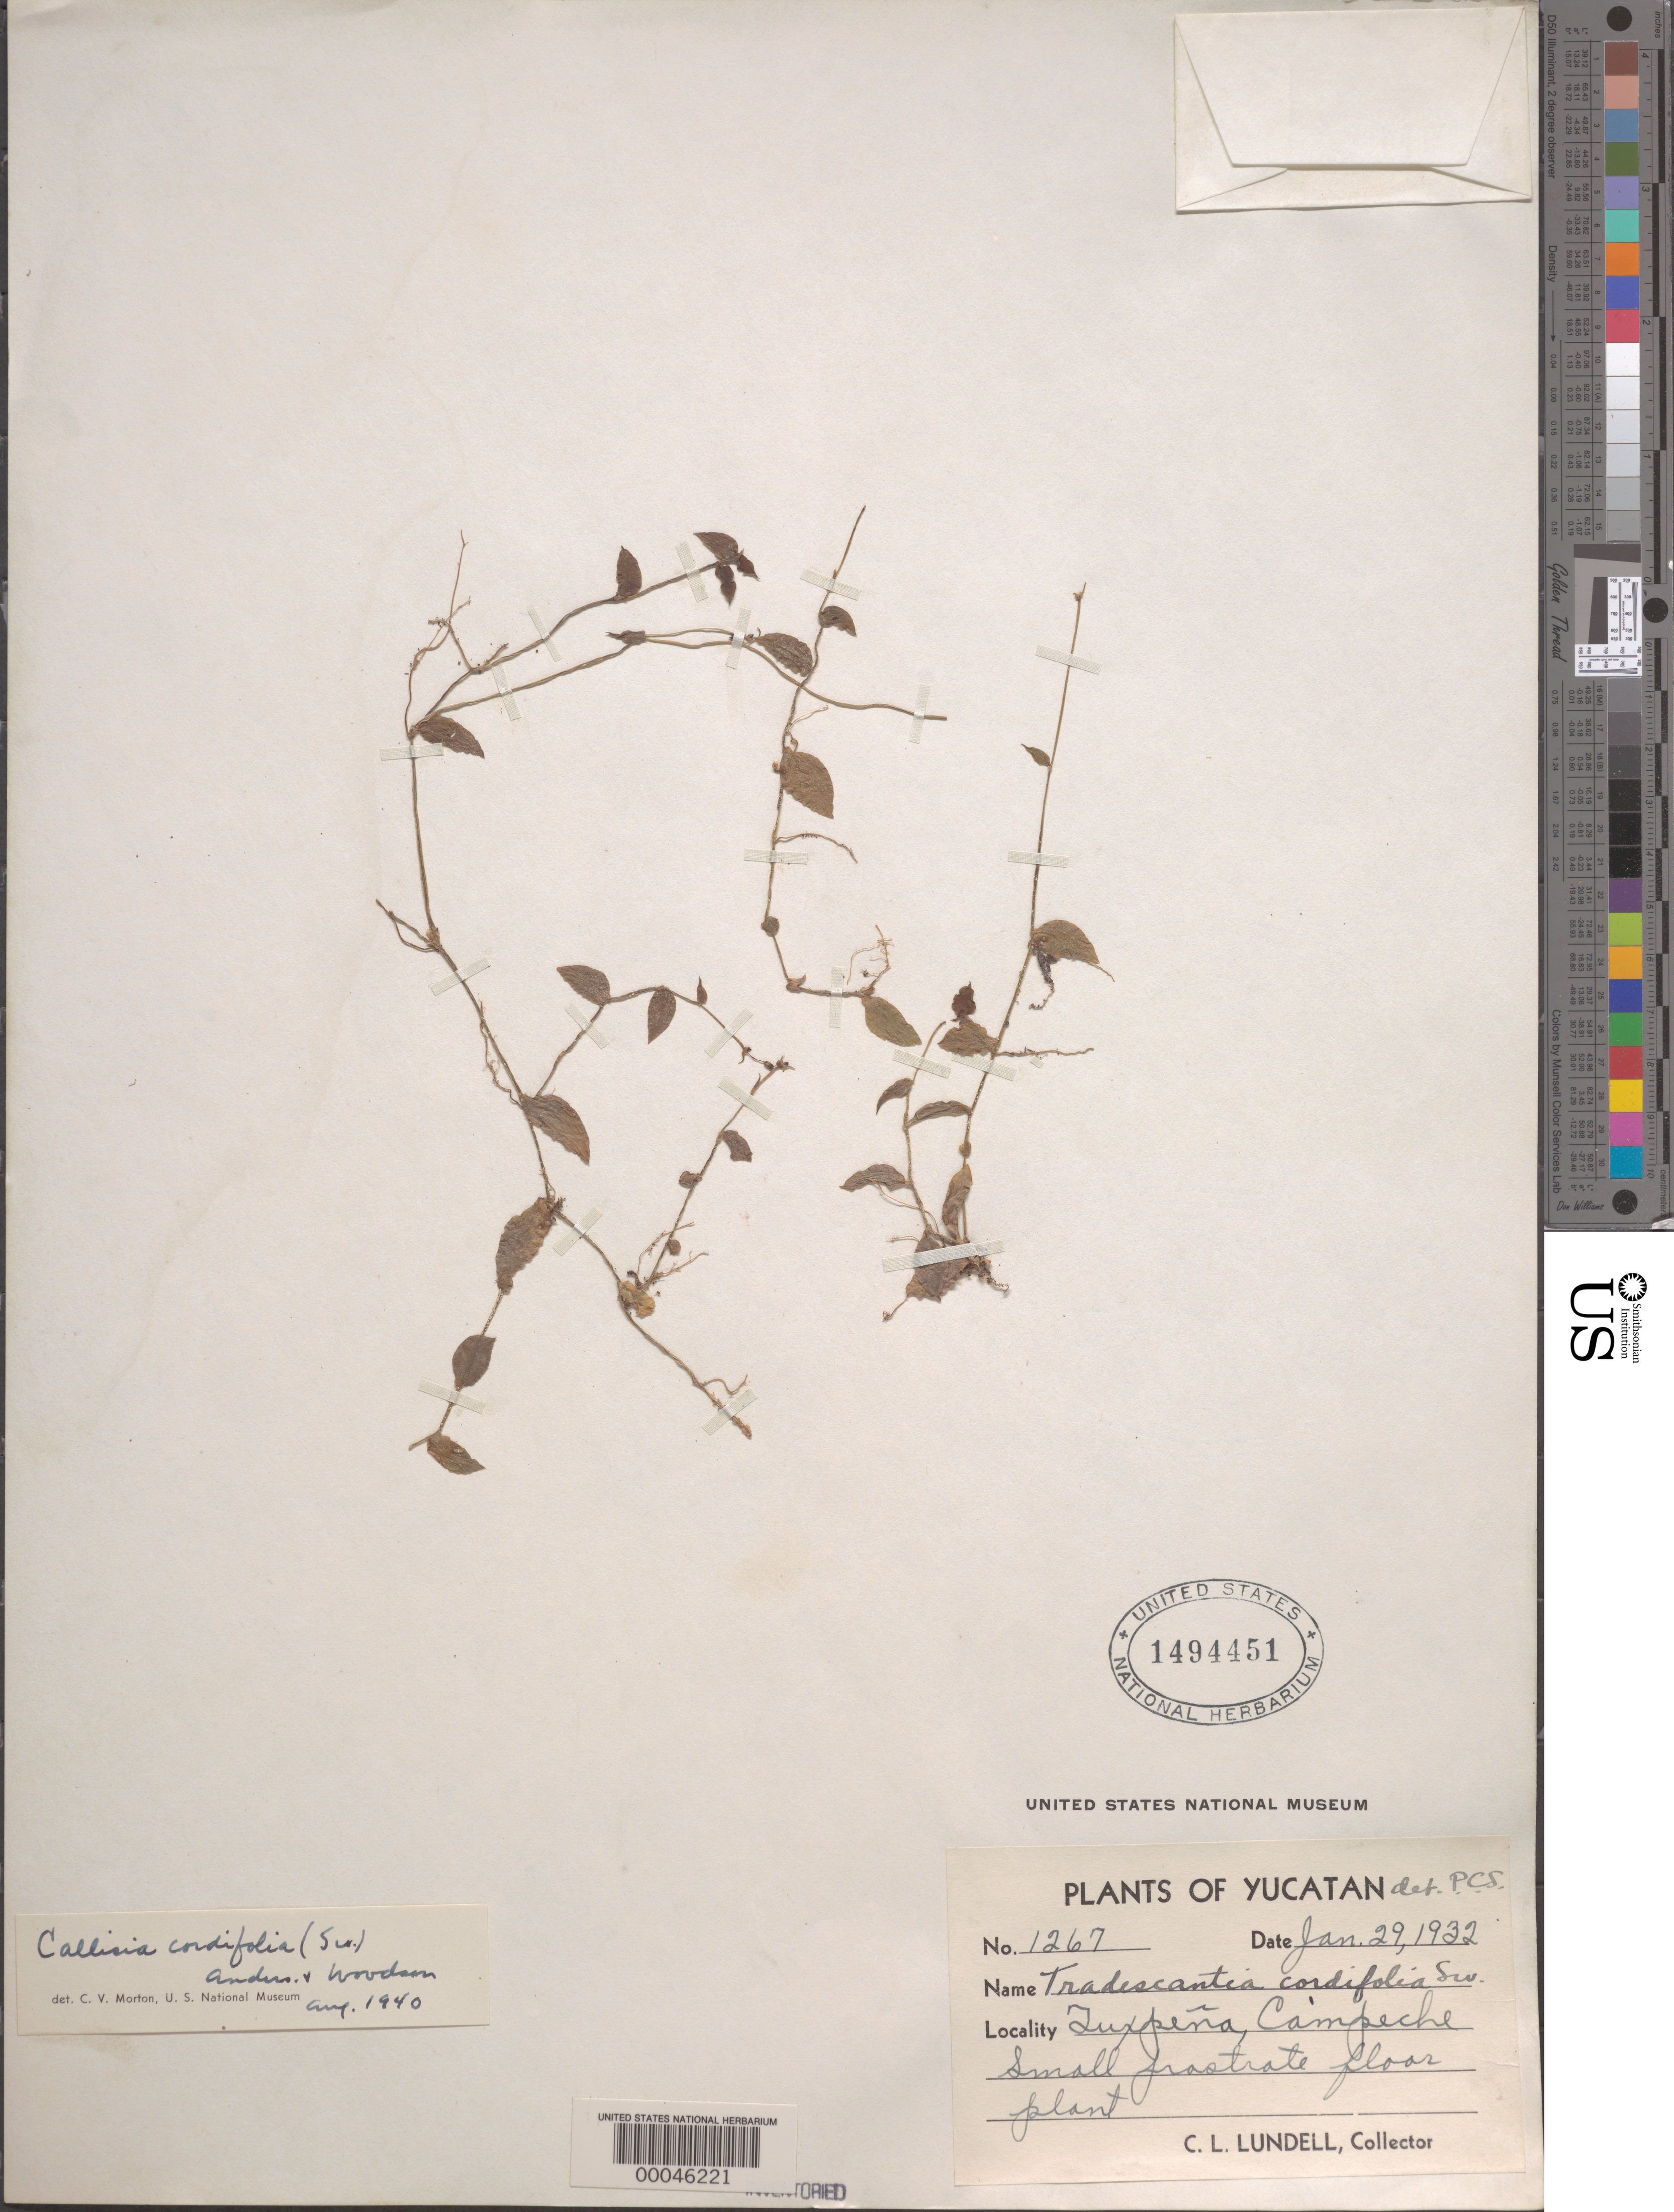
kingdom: Plantae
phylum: Tracheophyta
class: Liliopsida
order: Commelinales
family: Commelinaceae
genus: Callisia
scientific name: Callisia cordifolia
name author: (Sw.) E.S. Anderson & Woodson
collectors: C. L. Lundell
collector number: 1267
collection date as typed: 29 Jan 1932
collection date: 1932-01-29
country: Mexico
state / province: Campeche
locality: Tuxpena, Campeche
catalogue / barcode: US 1494451